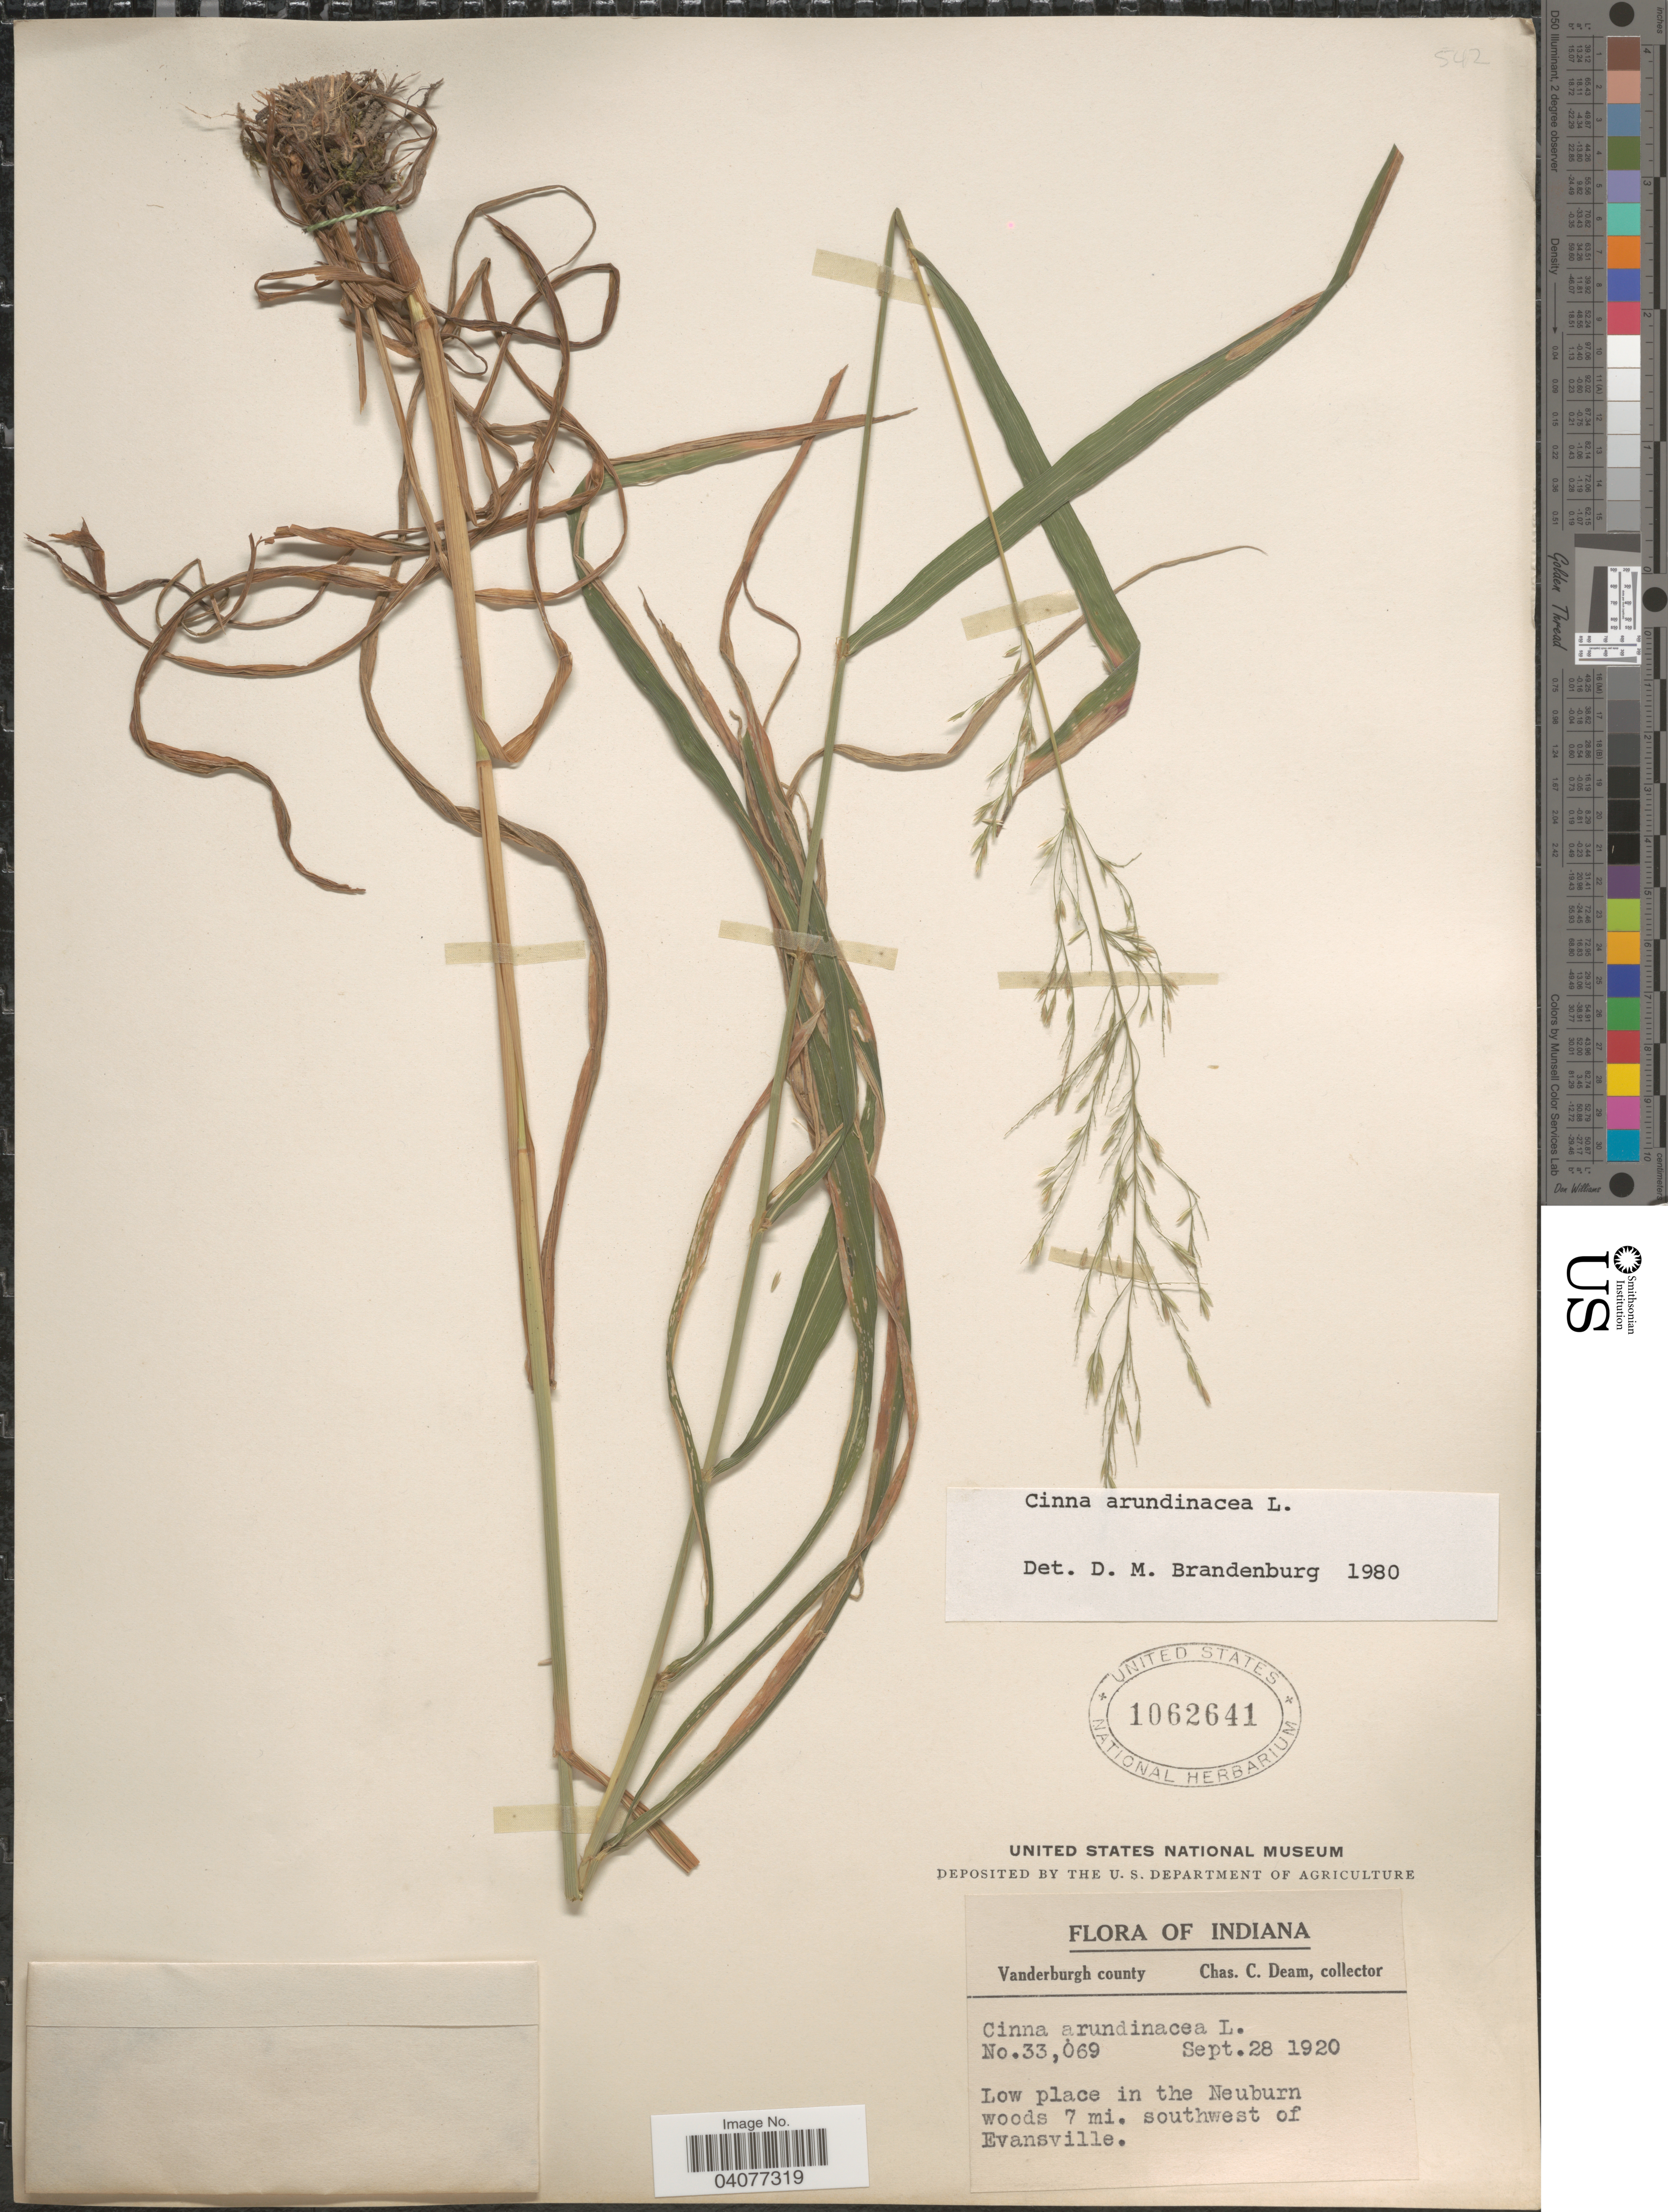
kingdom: Plantae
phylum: Tracheophyta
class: Liliopsida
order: Poales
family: Poaceae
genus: Cinna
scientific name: Cinna arundinacea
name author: L.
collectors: C. C. Deam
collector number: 33069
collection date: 1920-09-28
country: United States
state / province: Indiana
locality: Vanderburgh county. Low place in the Neuburn woods 7 mi. southwest of Evansville.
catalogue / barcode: US 1062641